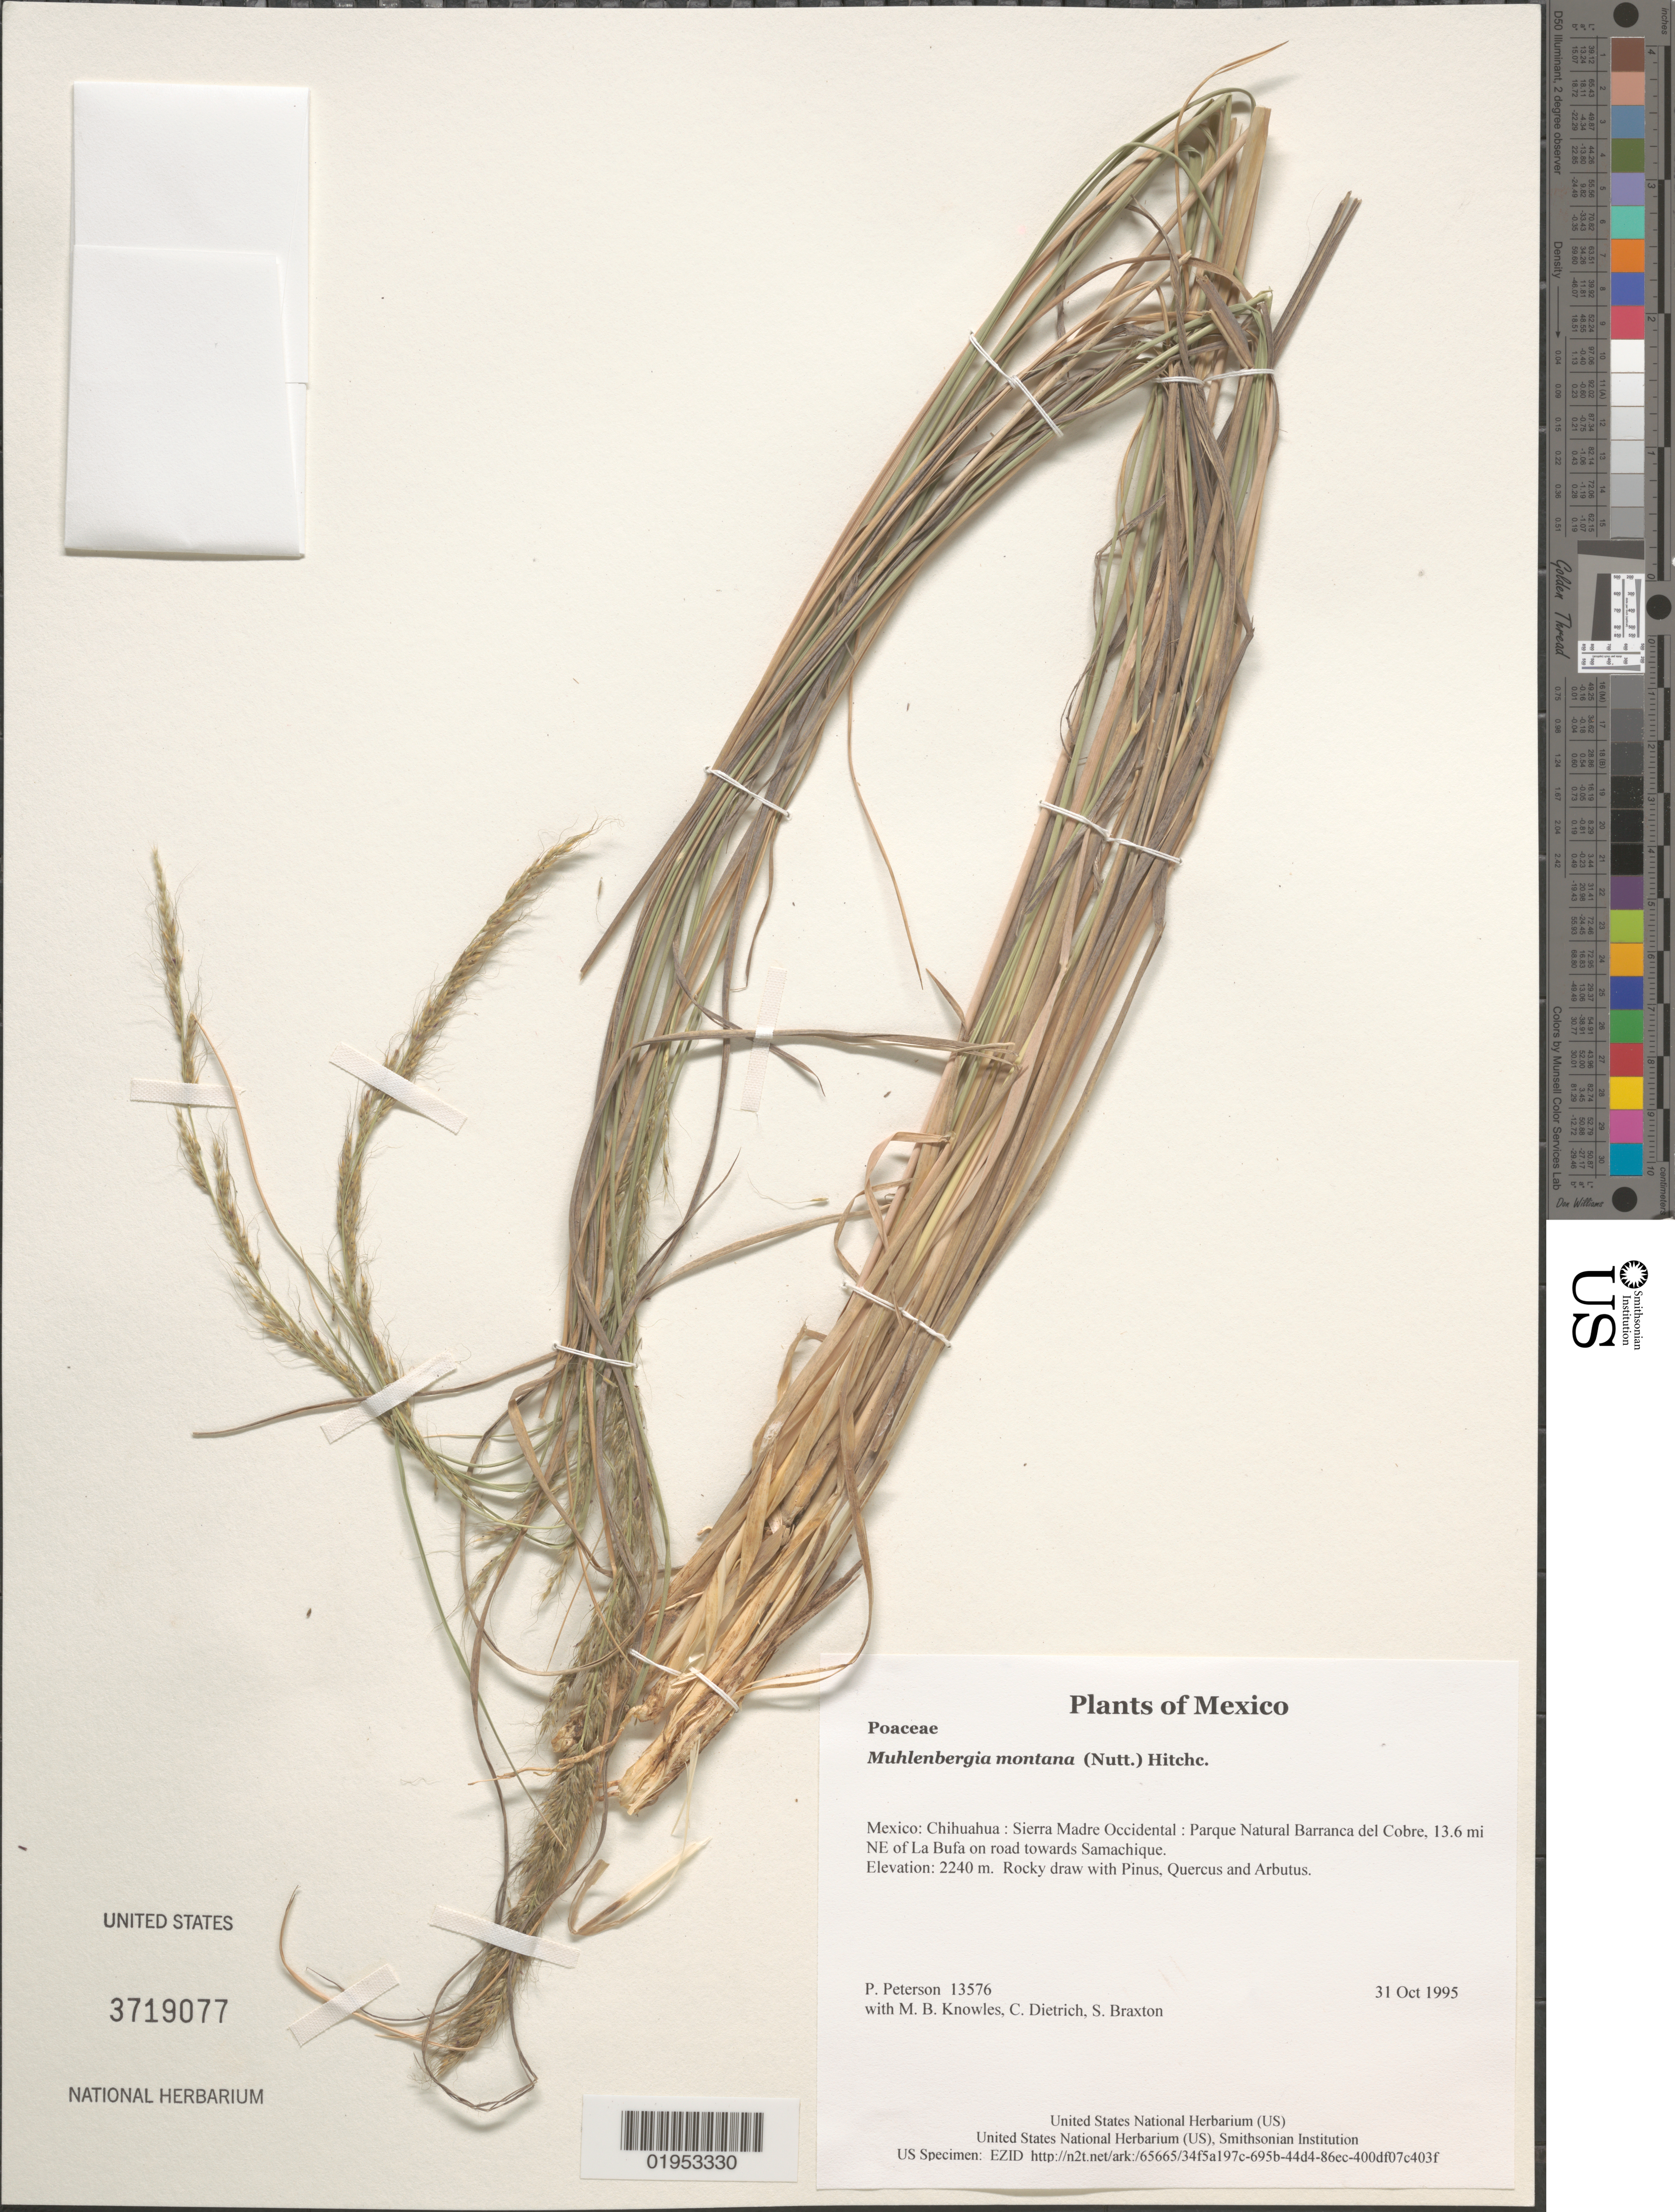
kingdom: Plantae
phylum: Tracheophyta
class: Liliopsida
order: Poales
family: Poaceae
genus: Muhlenbergia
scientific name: Muhlenbergia montana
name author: (Nutt.) Hitchc.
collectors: P. M. Peterson, M. B. Knowles, C. Dietrich & S. Braxton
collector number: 13576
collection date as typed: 31 Oct 1995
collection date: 1995-10-31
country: Mexico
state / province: Chihuahua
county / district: Sierra Madre Occidental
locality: Parque Natural Barranca del Cobre, 13.6 mi NE of La Bufa on road towards Samachique.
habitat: Rocky draw with Pinus, Quercus and Arbutus.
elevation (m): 2240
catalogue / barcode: US 3719077